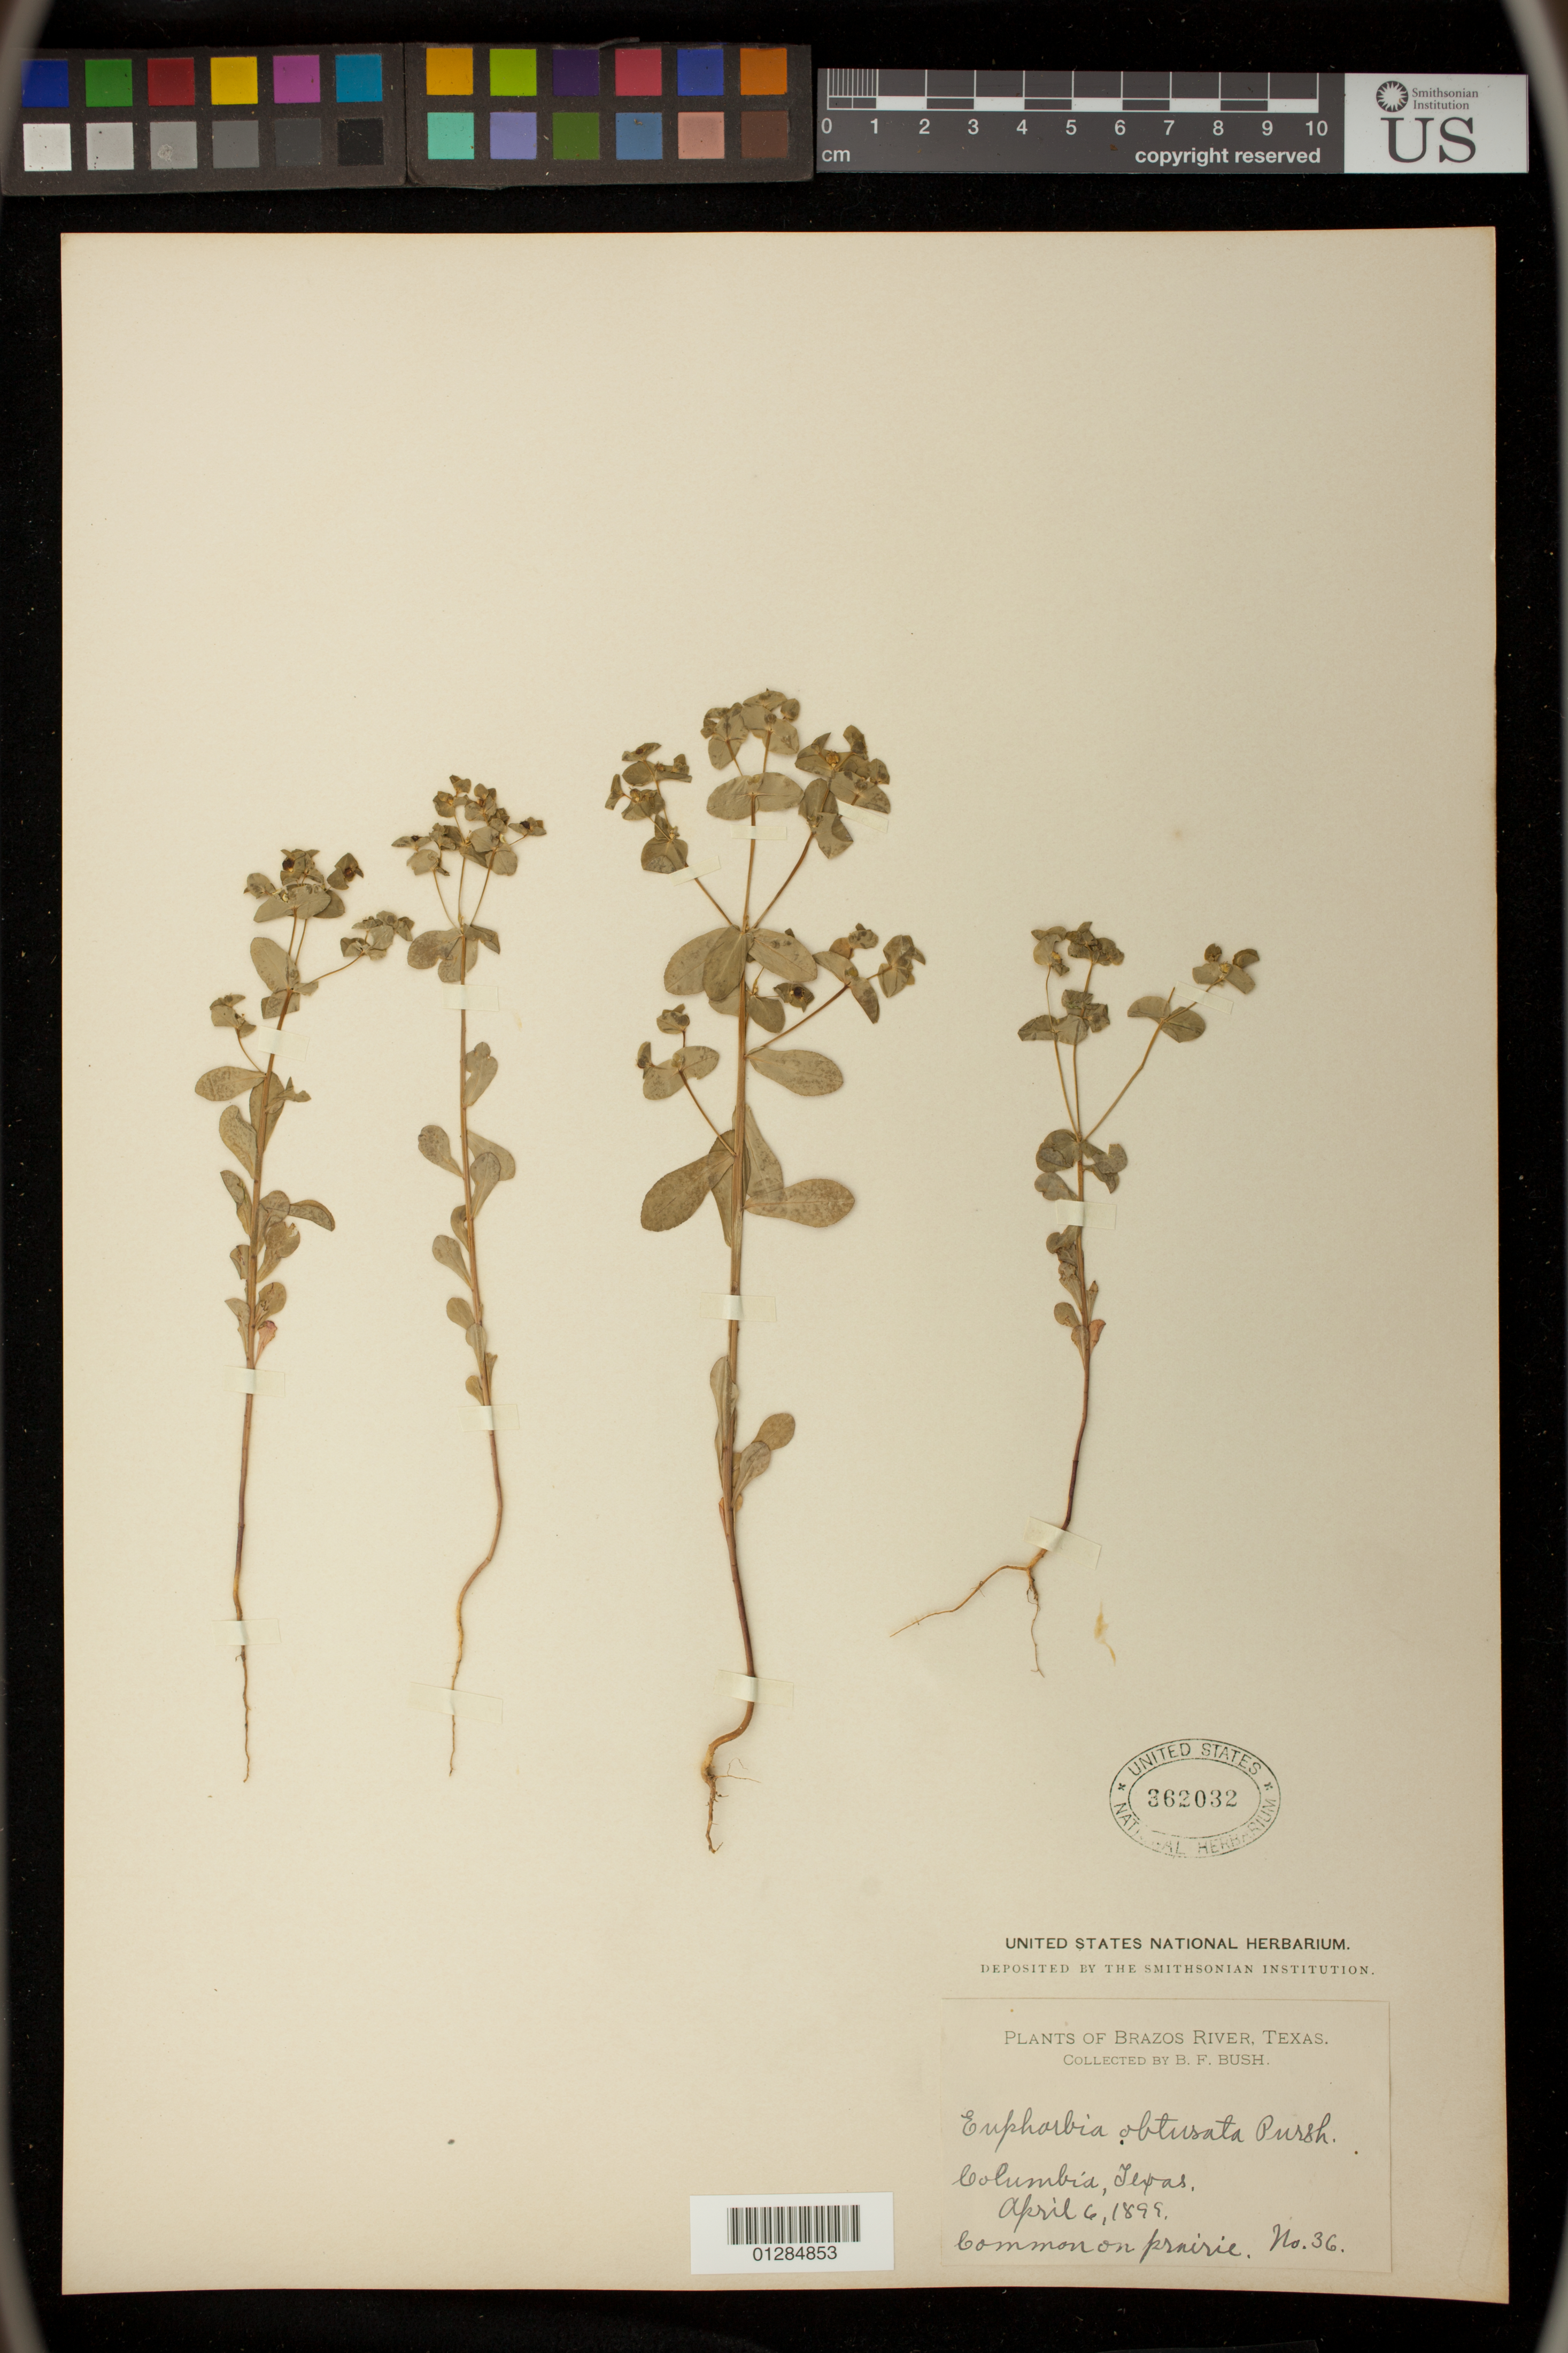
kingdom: Plantae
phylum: Tracheophyta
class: Magnoliopsida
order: Malpighiales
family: Euphorbiaceae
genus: Euphorbia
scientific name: Euphorbia spathulata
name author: Lam.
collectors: B. F. Bush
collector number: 36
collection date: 1899-04-06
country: United States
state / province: Texas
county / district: Brazoria County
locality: Columbia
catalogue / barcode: US 362032